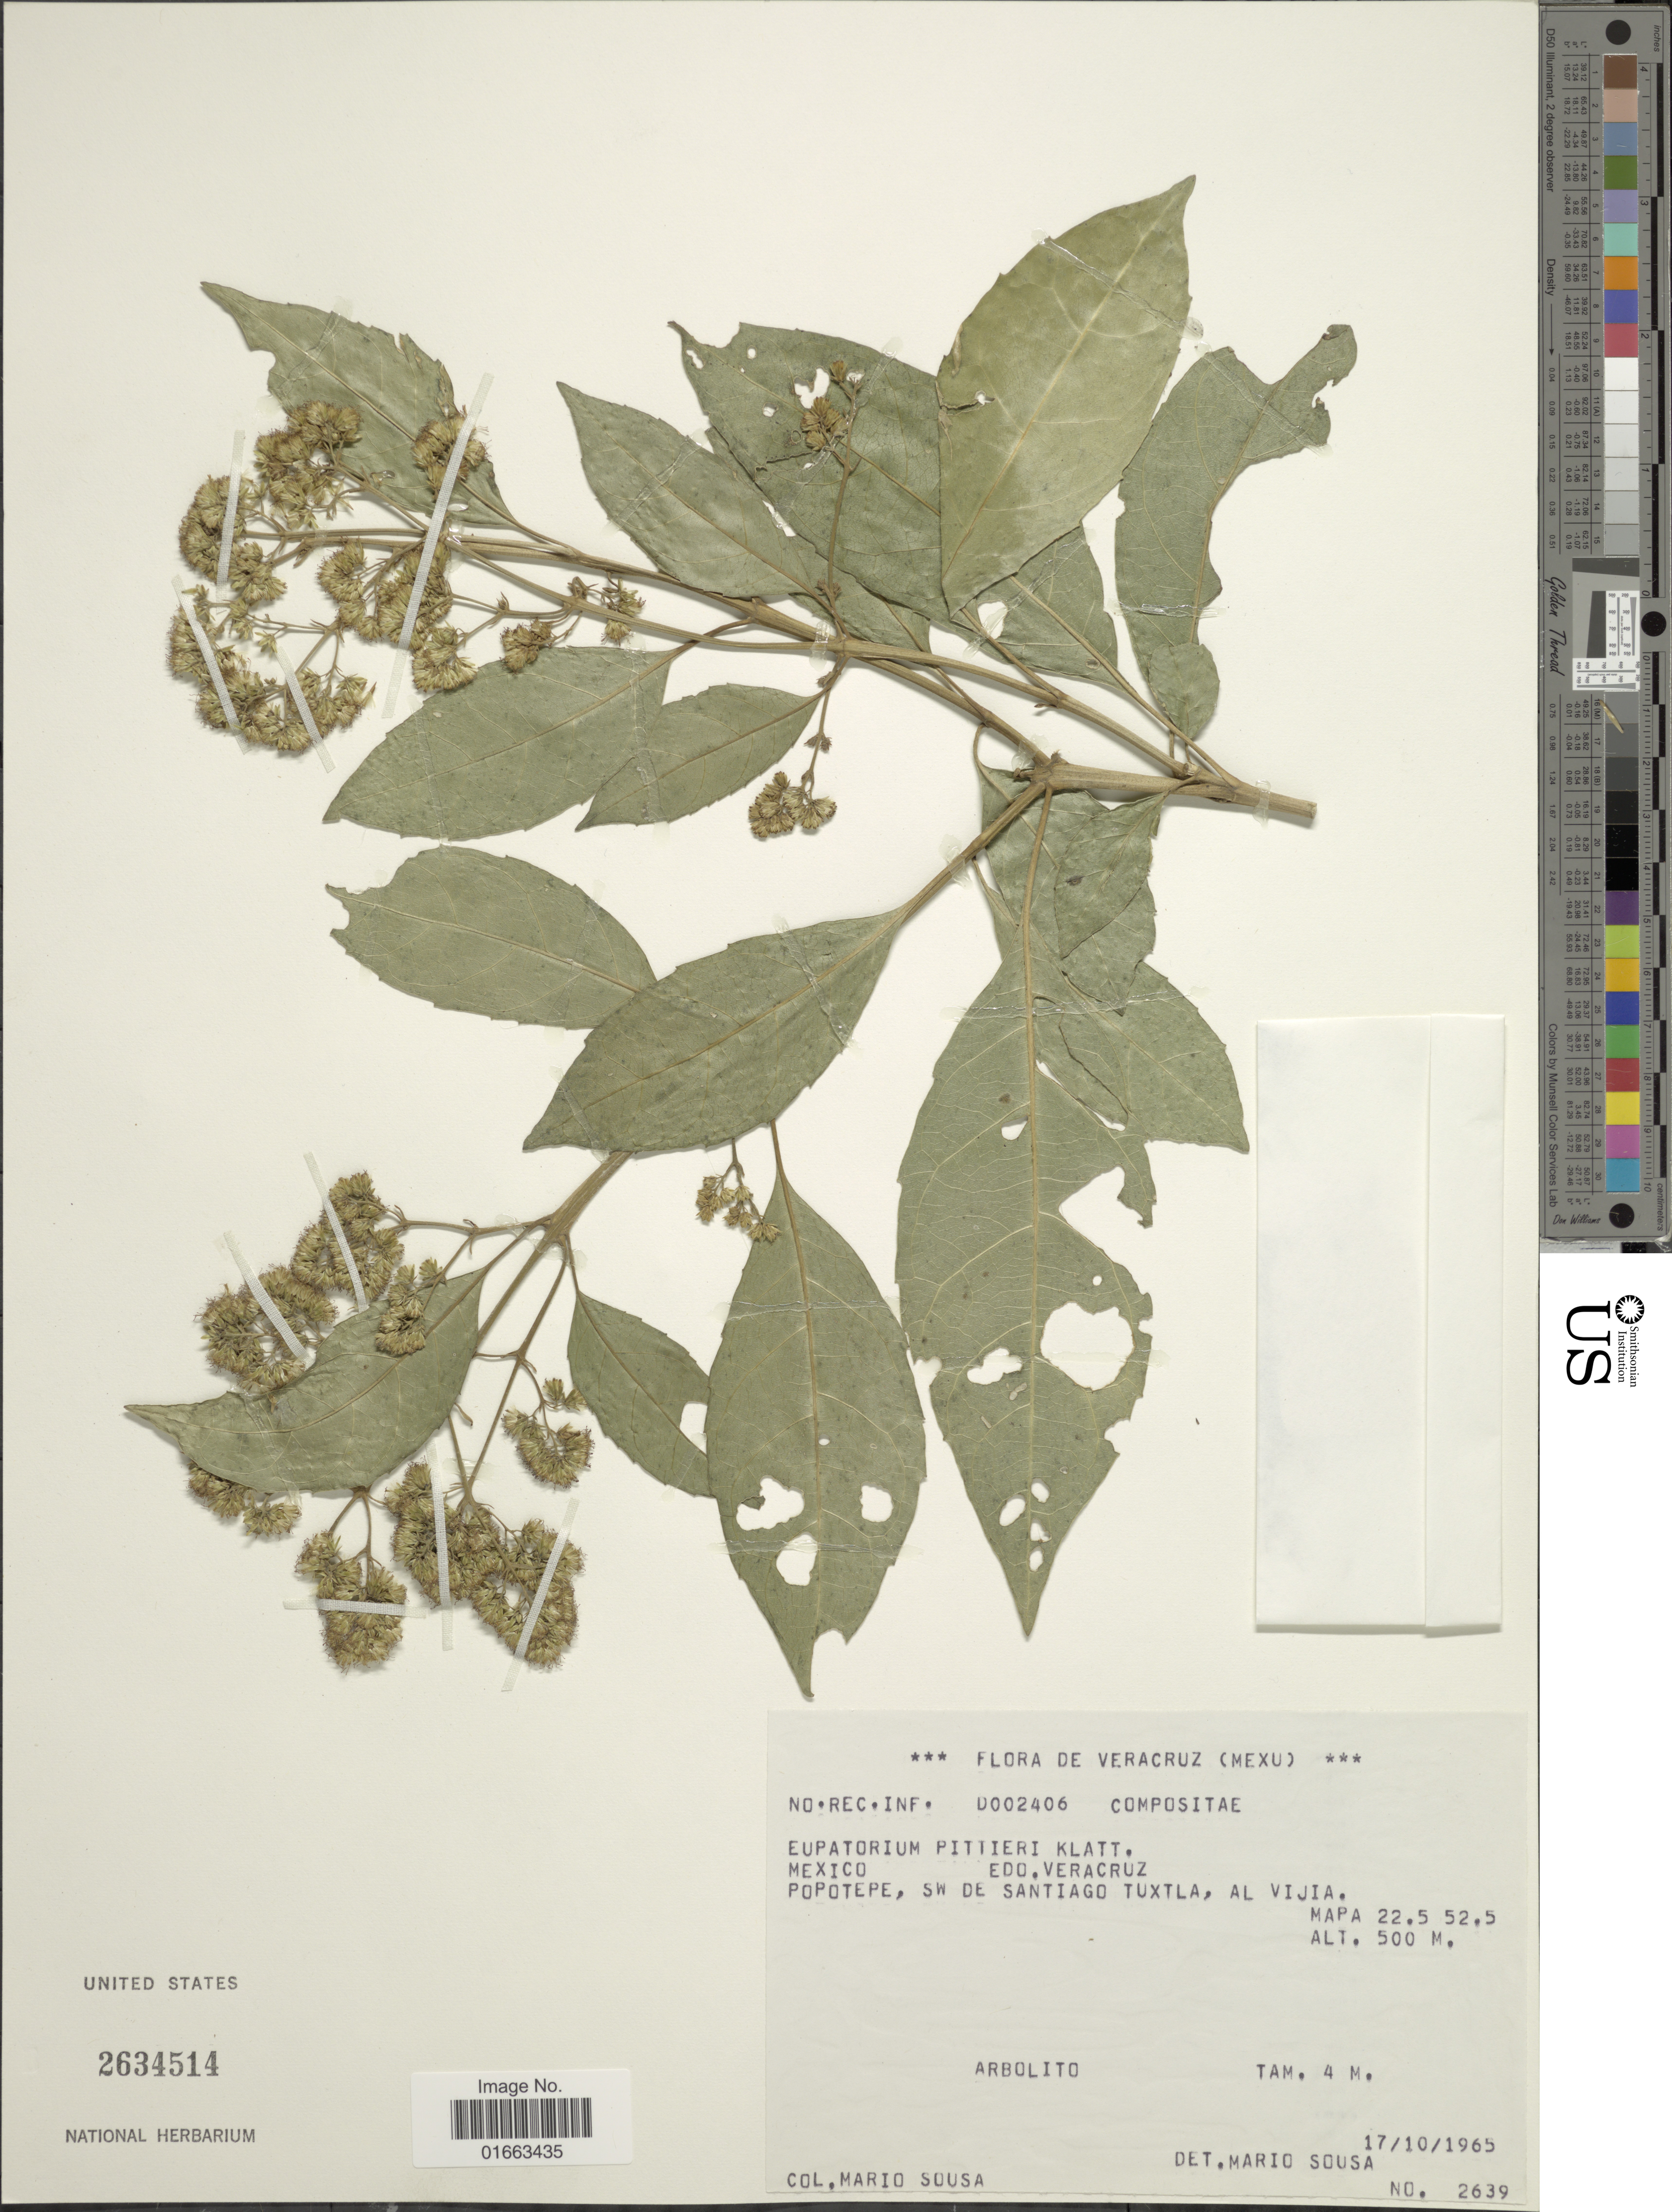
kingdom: Plantae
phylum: Tracheophyta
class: Magnoliopsida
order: Asterales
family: Asteraceae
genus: Koanophyllon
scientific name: Koanophyllon galeottii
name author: (B.L. Rob.) R.M. King & H. Rob.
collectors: M. Sousa S.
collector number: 2639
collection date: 1965-10-17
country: Mexico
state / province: Veracruz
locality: Veracruz, Popptepe, SW de Santiago Tuxtla, Al Vijia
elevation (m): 500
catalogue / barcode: US 2634514